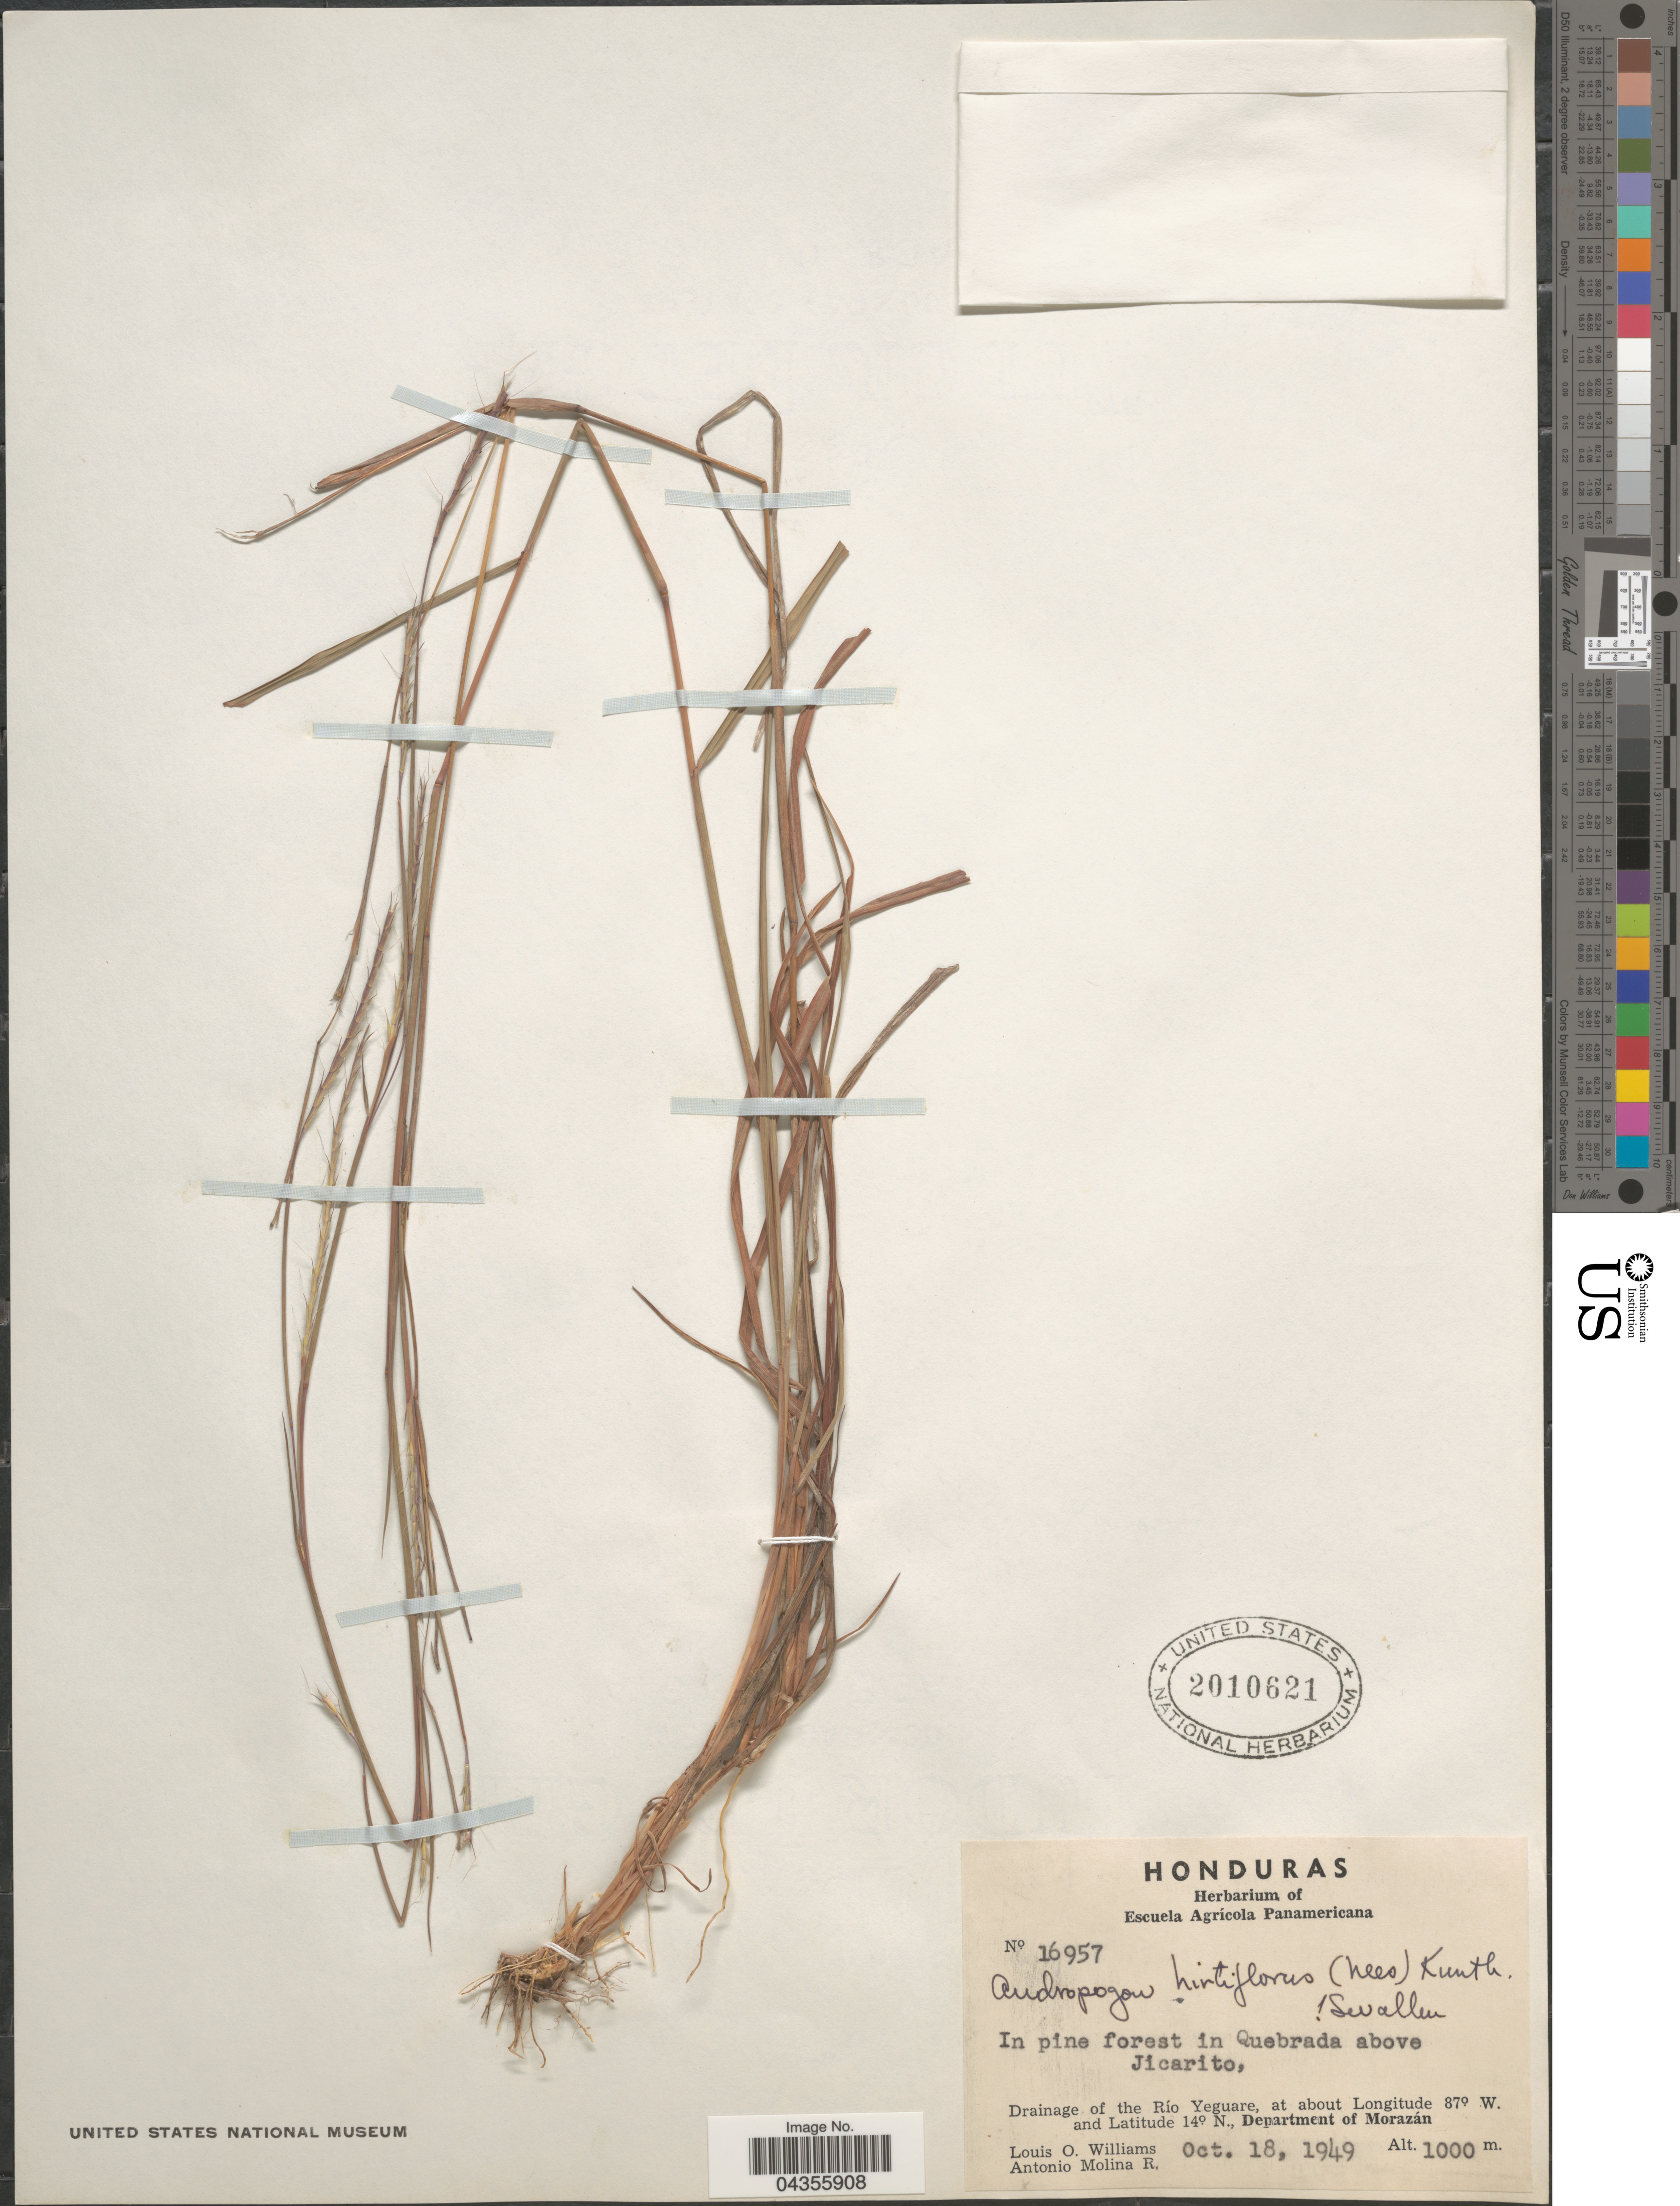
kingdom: Plantae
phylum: Tracheophyta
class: Liliopsida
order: Poales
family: Poaceae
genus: Schizachyrium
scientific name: Schizachyrium sanguineum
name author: (Retz.) Alston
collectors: L. O. Williams & A. Molina R.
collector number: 16957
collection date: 1949-10-18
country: Honduras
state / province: Fco. Morazán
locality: In pine forest in Quebrada above Jicarito, Drainage of the Río Yeguare, Department of Morazán.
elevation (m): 1000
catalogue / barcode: US 2010621